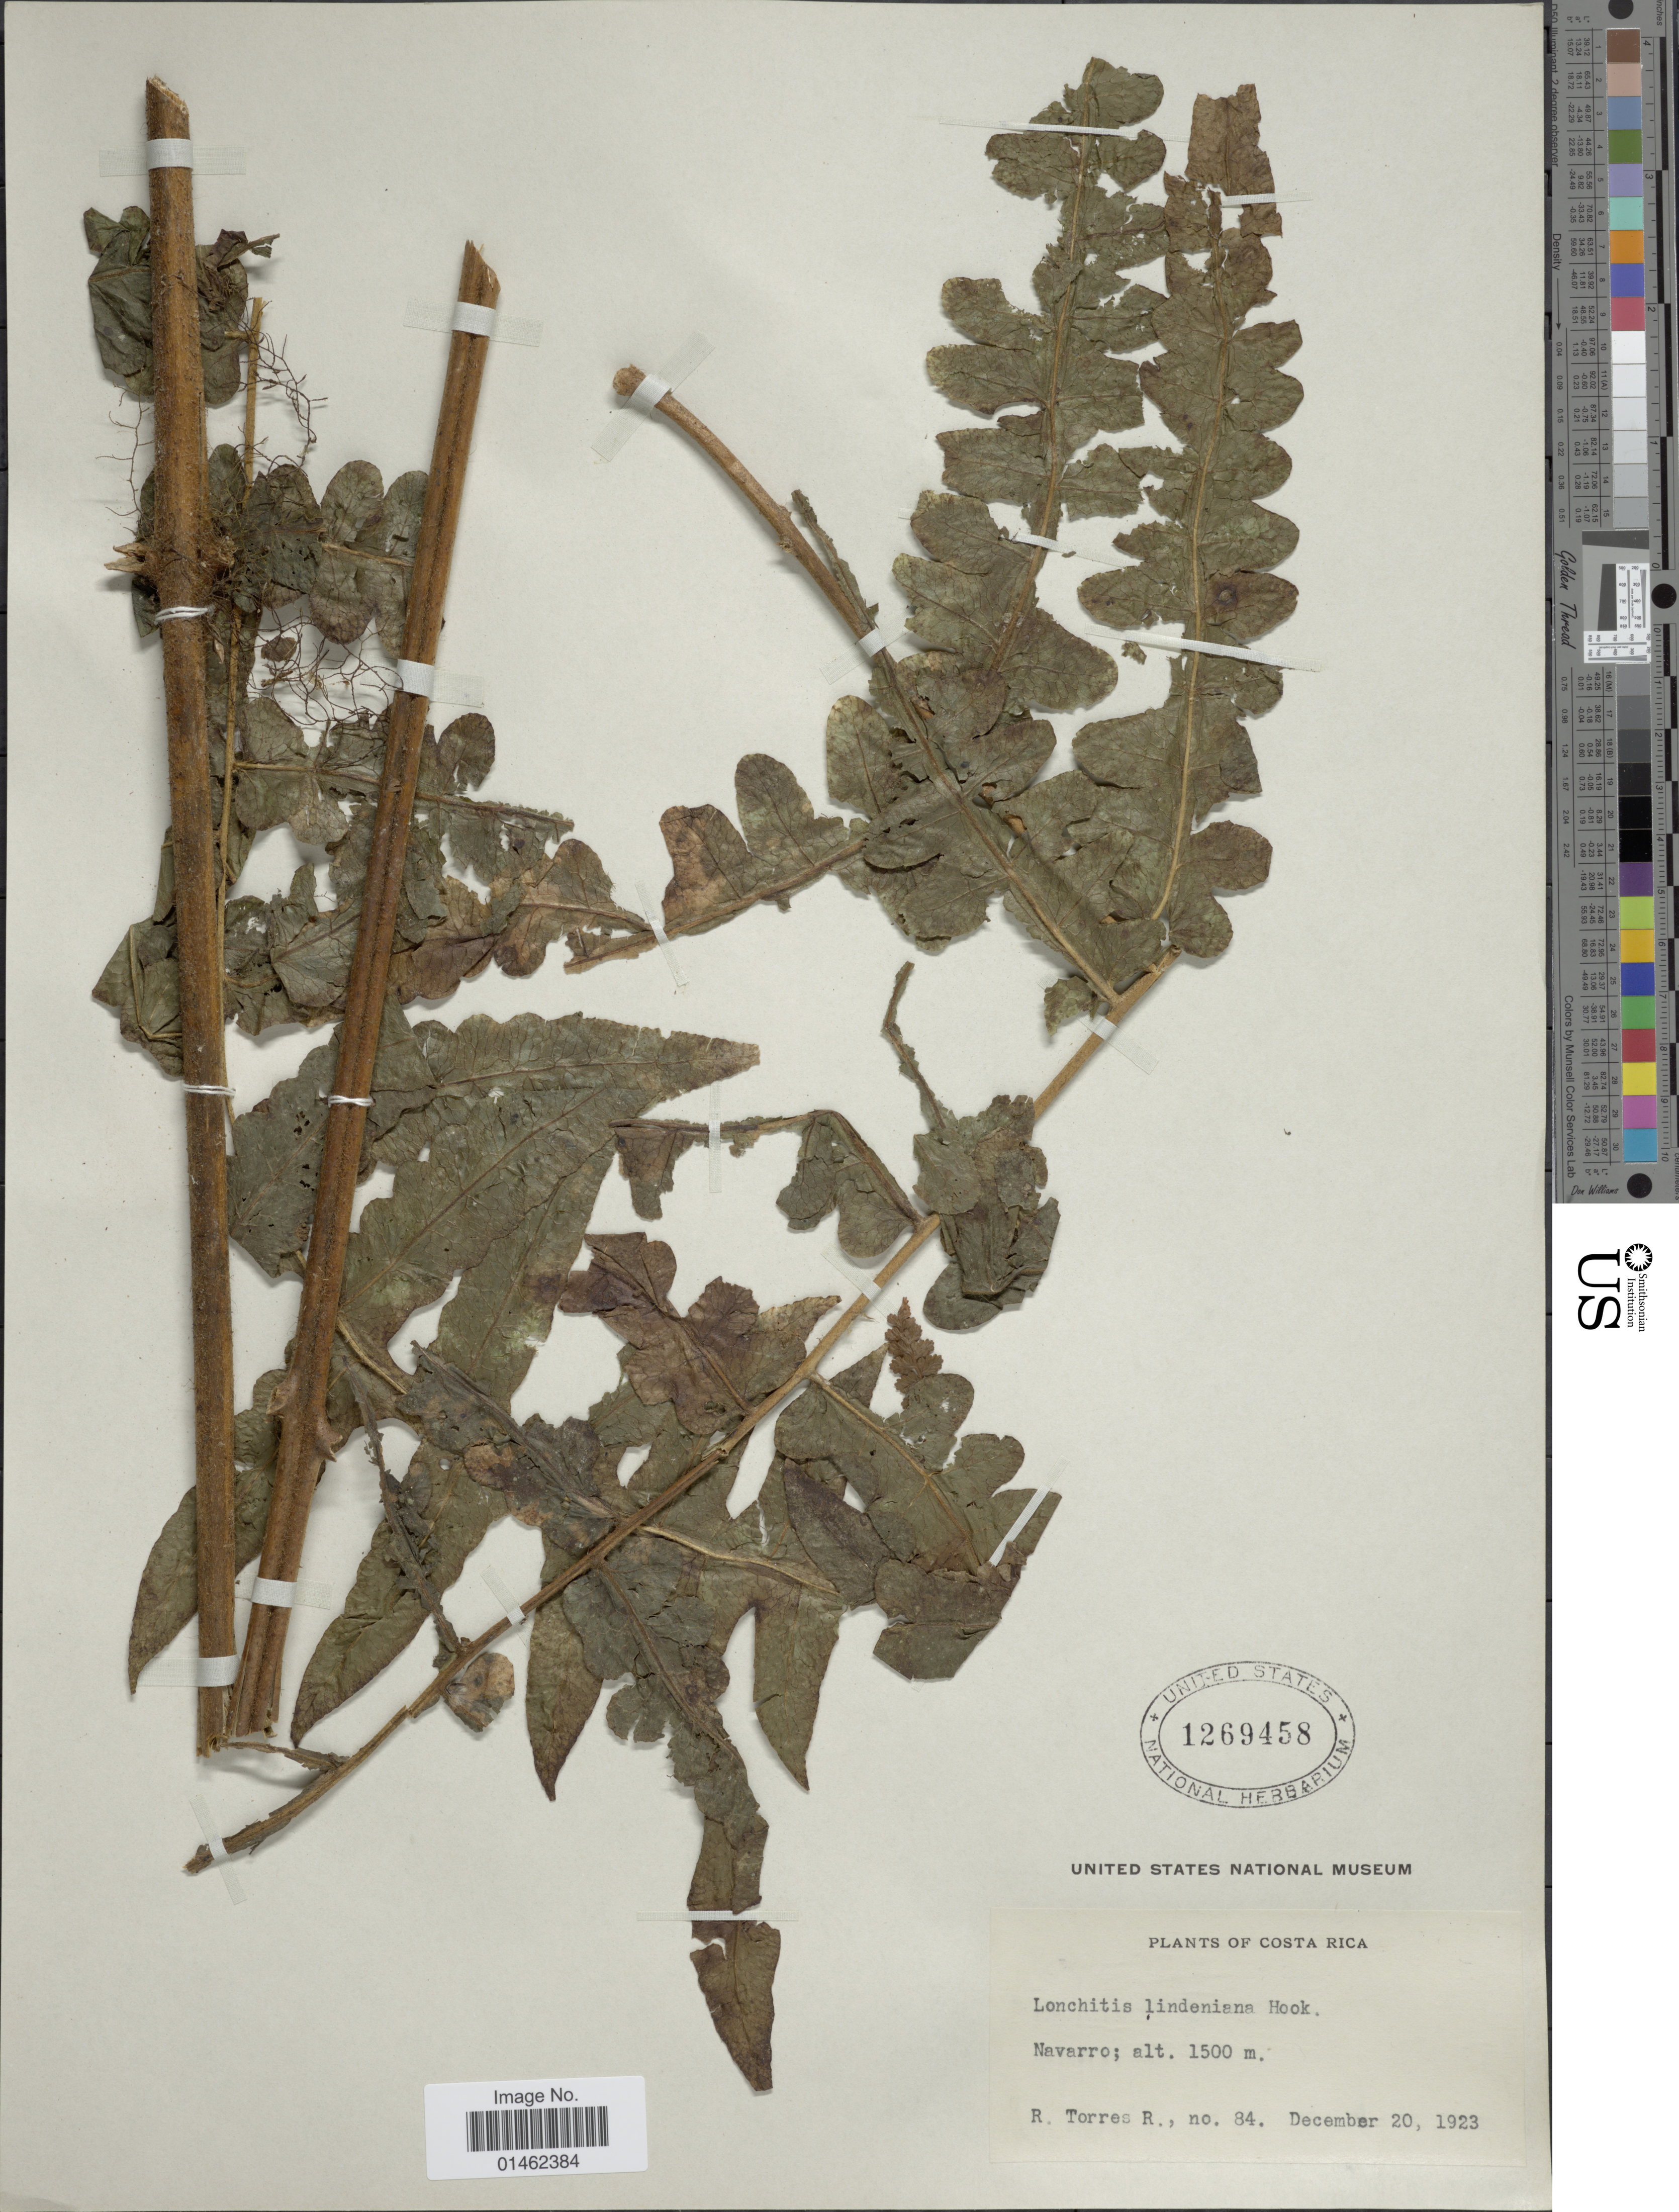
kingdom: Plantae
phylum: Tracheophyta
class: Polypodiopsida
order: Polypodiales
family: Dennstaedtiaceae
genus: Blotiella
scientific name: Blotiella lindeniana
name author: (Hook.) R.M. Tryon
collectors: R. Torres R.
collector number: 84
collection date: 1923-12-20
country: Costa Rica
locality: Navarro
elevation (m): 1500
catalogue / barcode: US 1269458